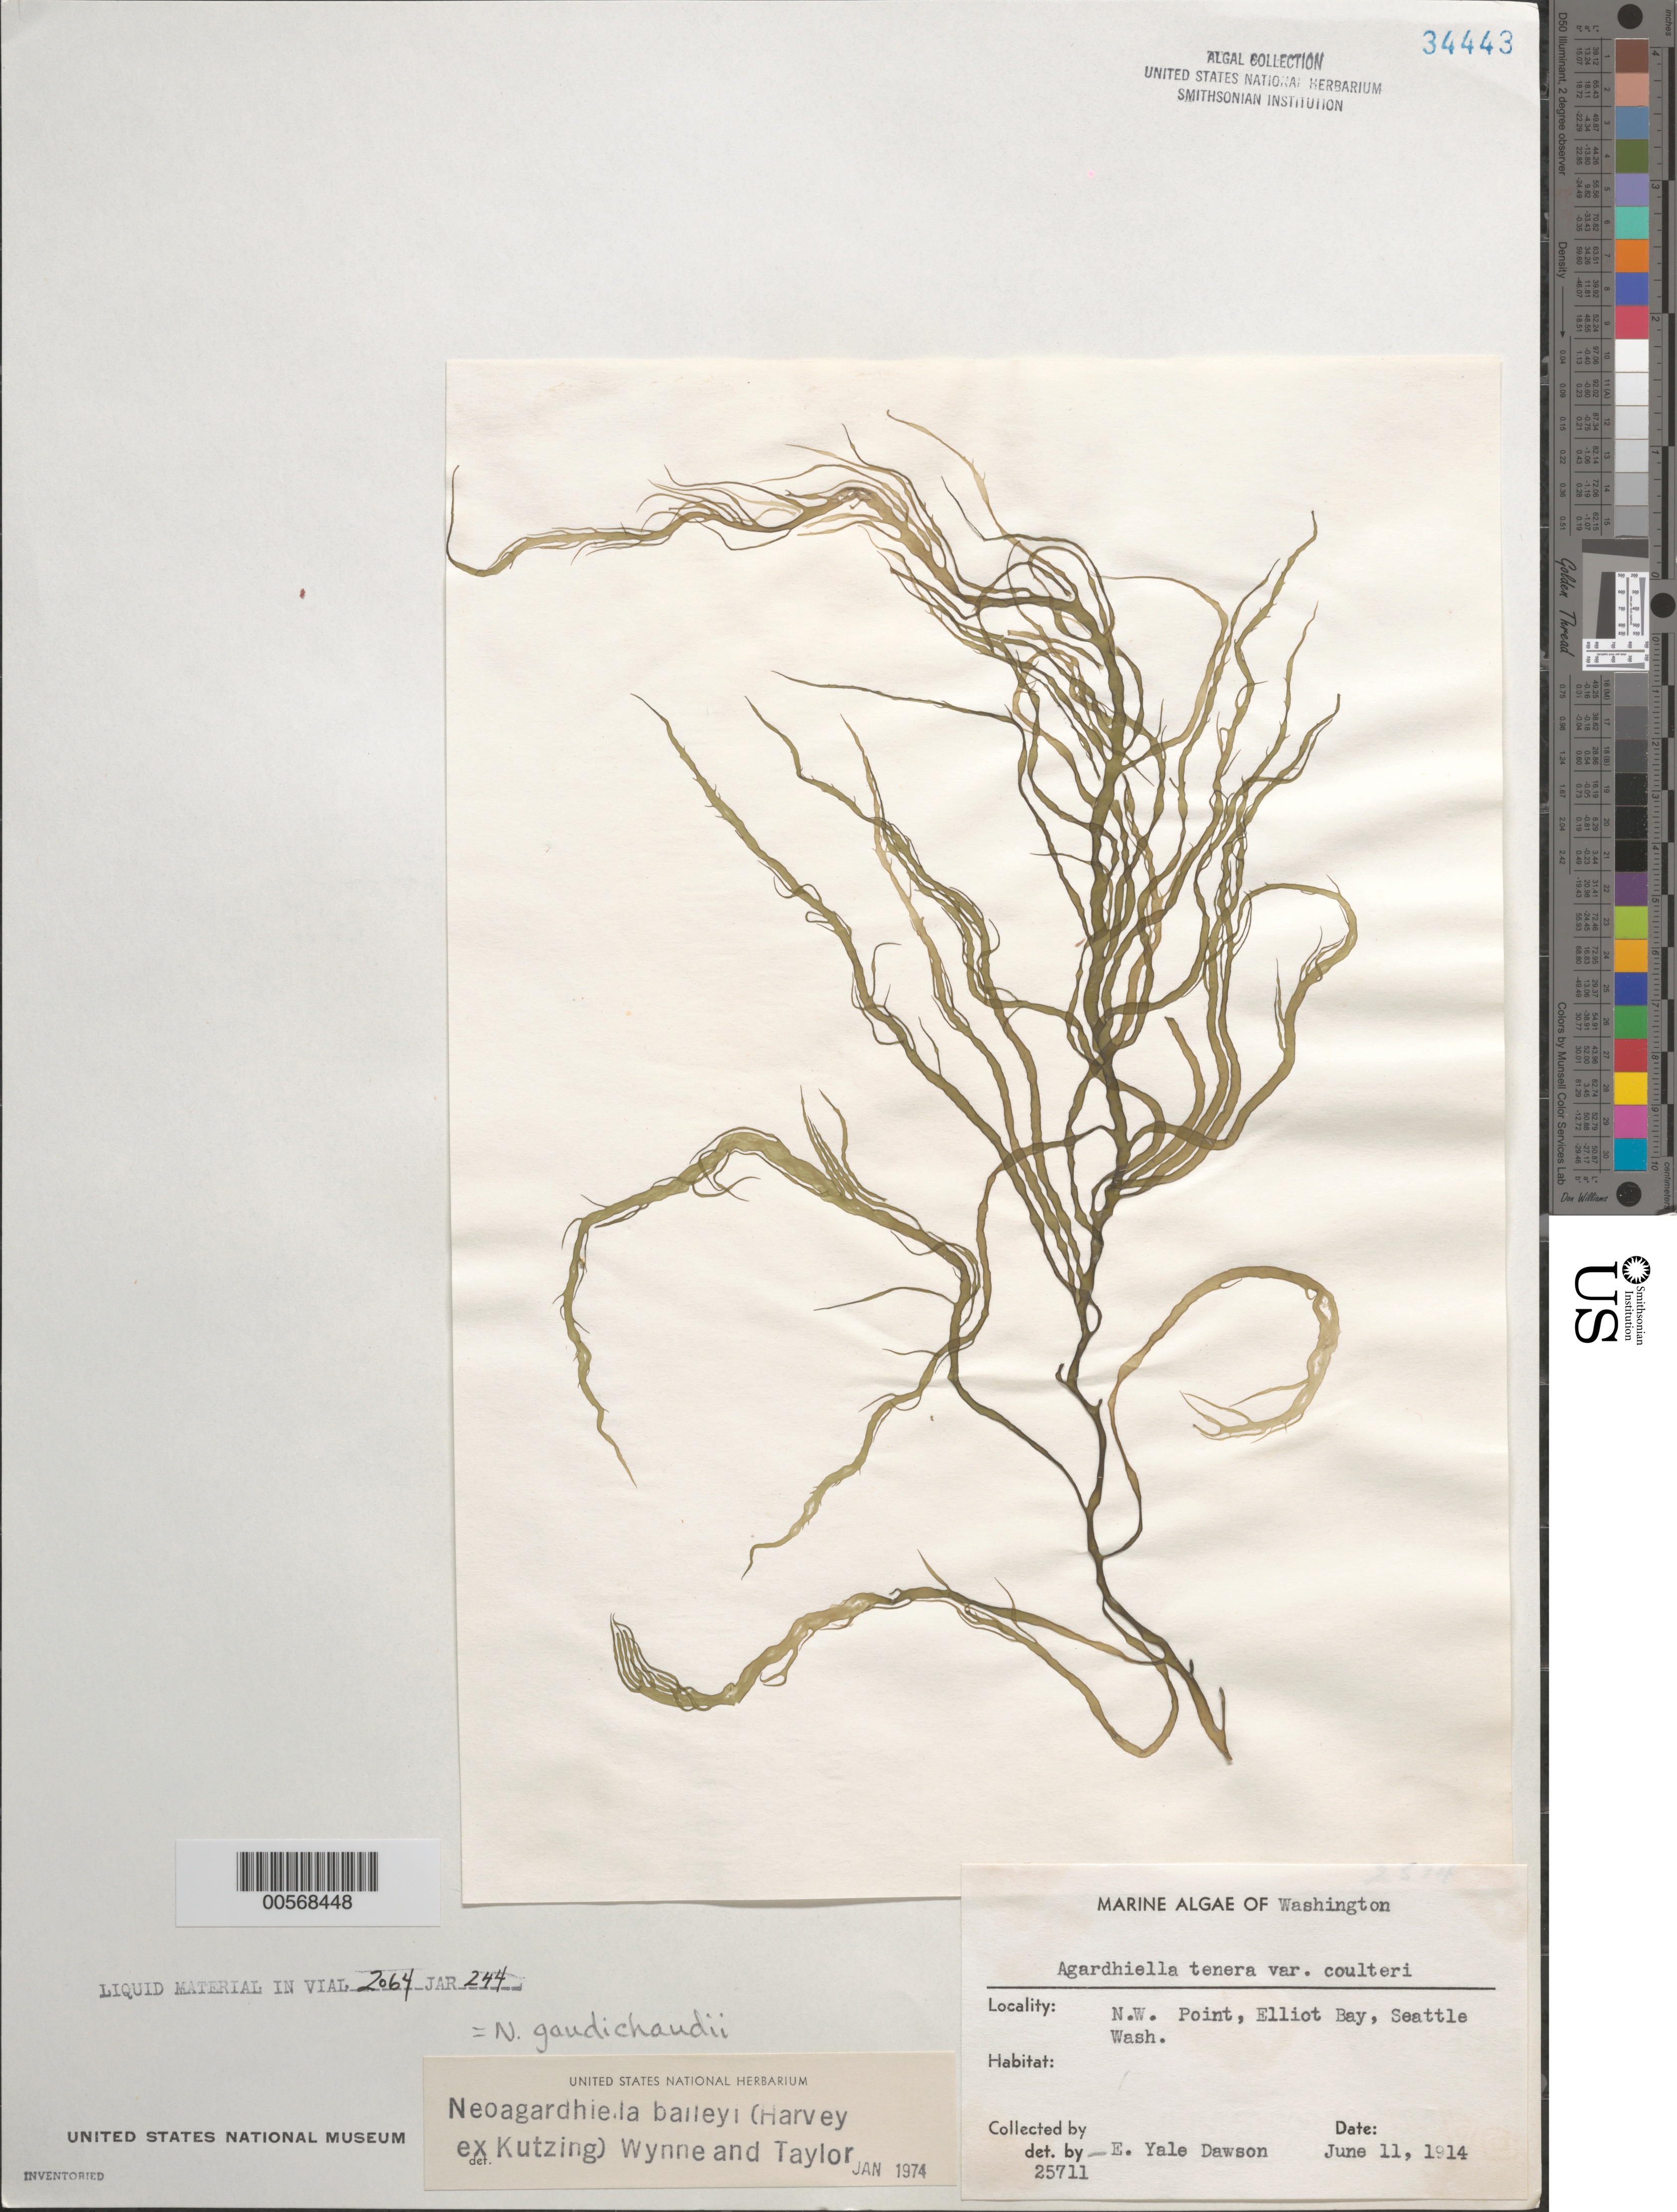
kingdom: Plantae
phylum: Rhodophyta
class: Florideophyceae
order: Gigartinales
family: Solieriaceae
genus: Sarcodiotheca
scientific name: Sarcodiotheca gaudichaudii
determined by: Algae name updating Project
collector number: EYD 25711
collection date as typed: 11 Jun 1914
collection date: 1914-06-11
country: United States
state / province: Washington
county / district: King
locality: Northwest Point, Elliott Bay, Seattle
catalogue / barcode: US 34443